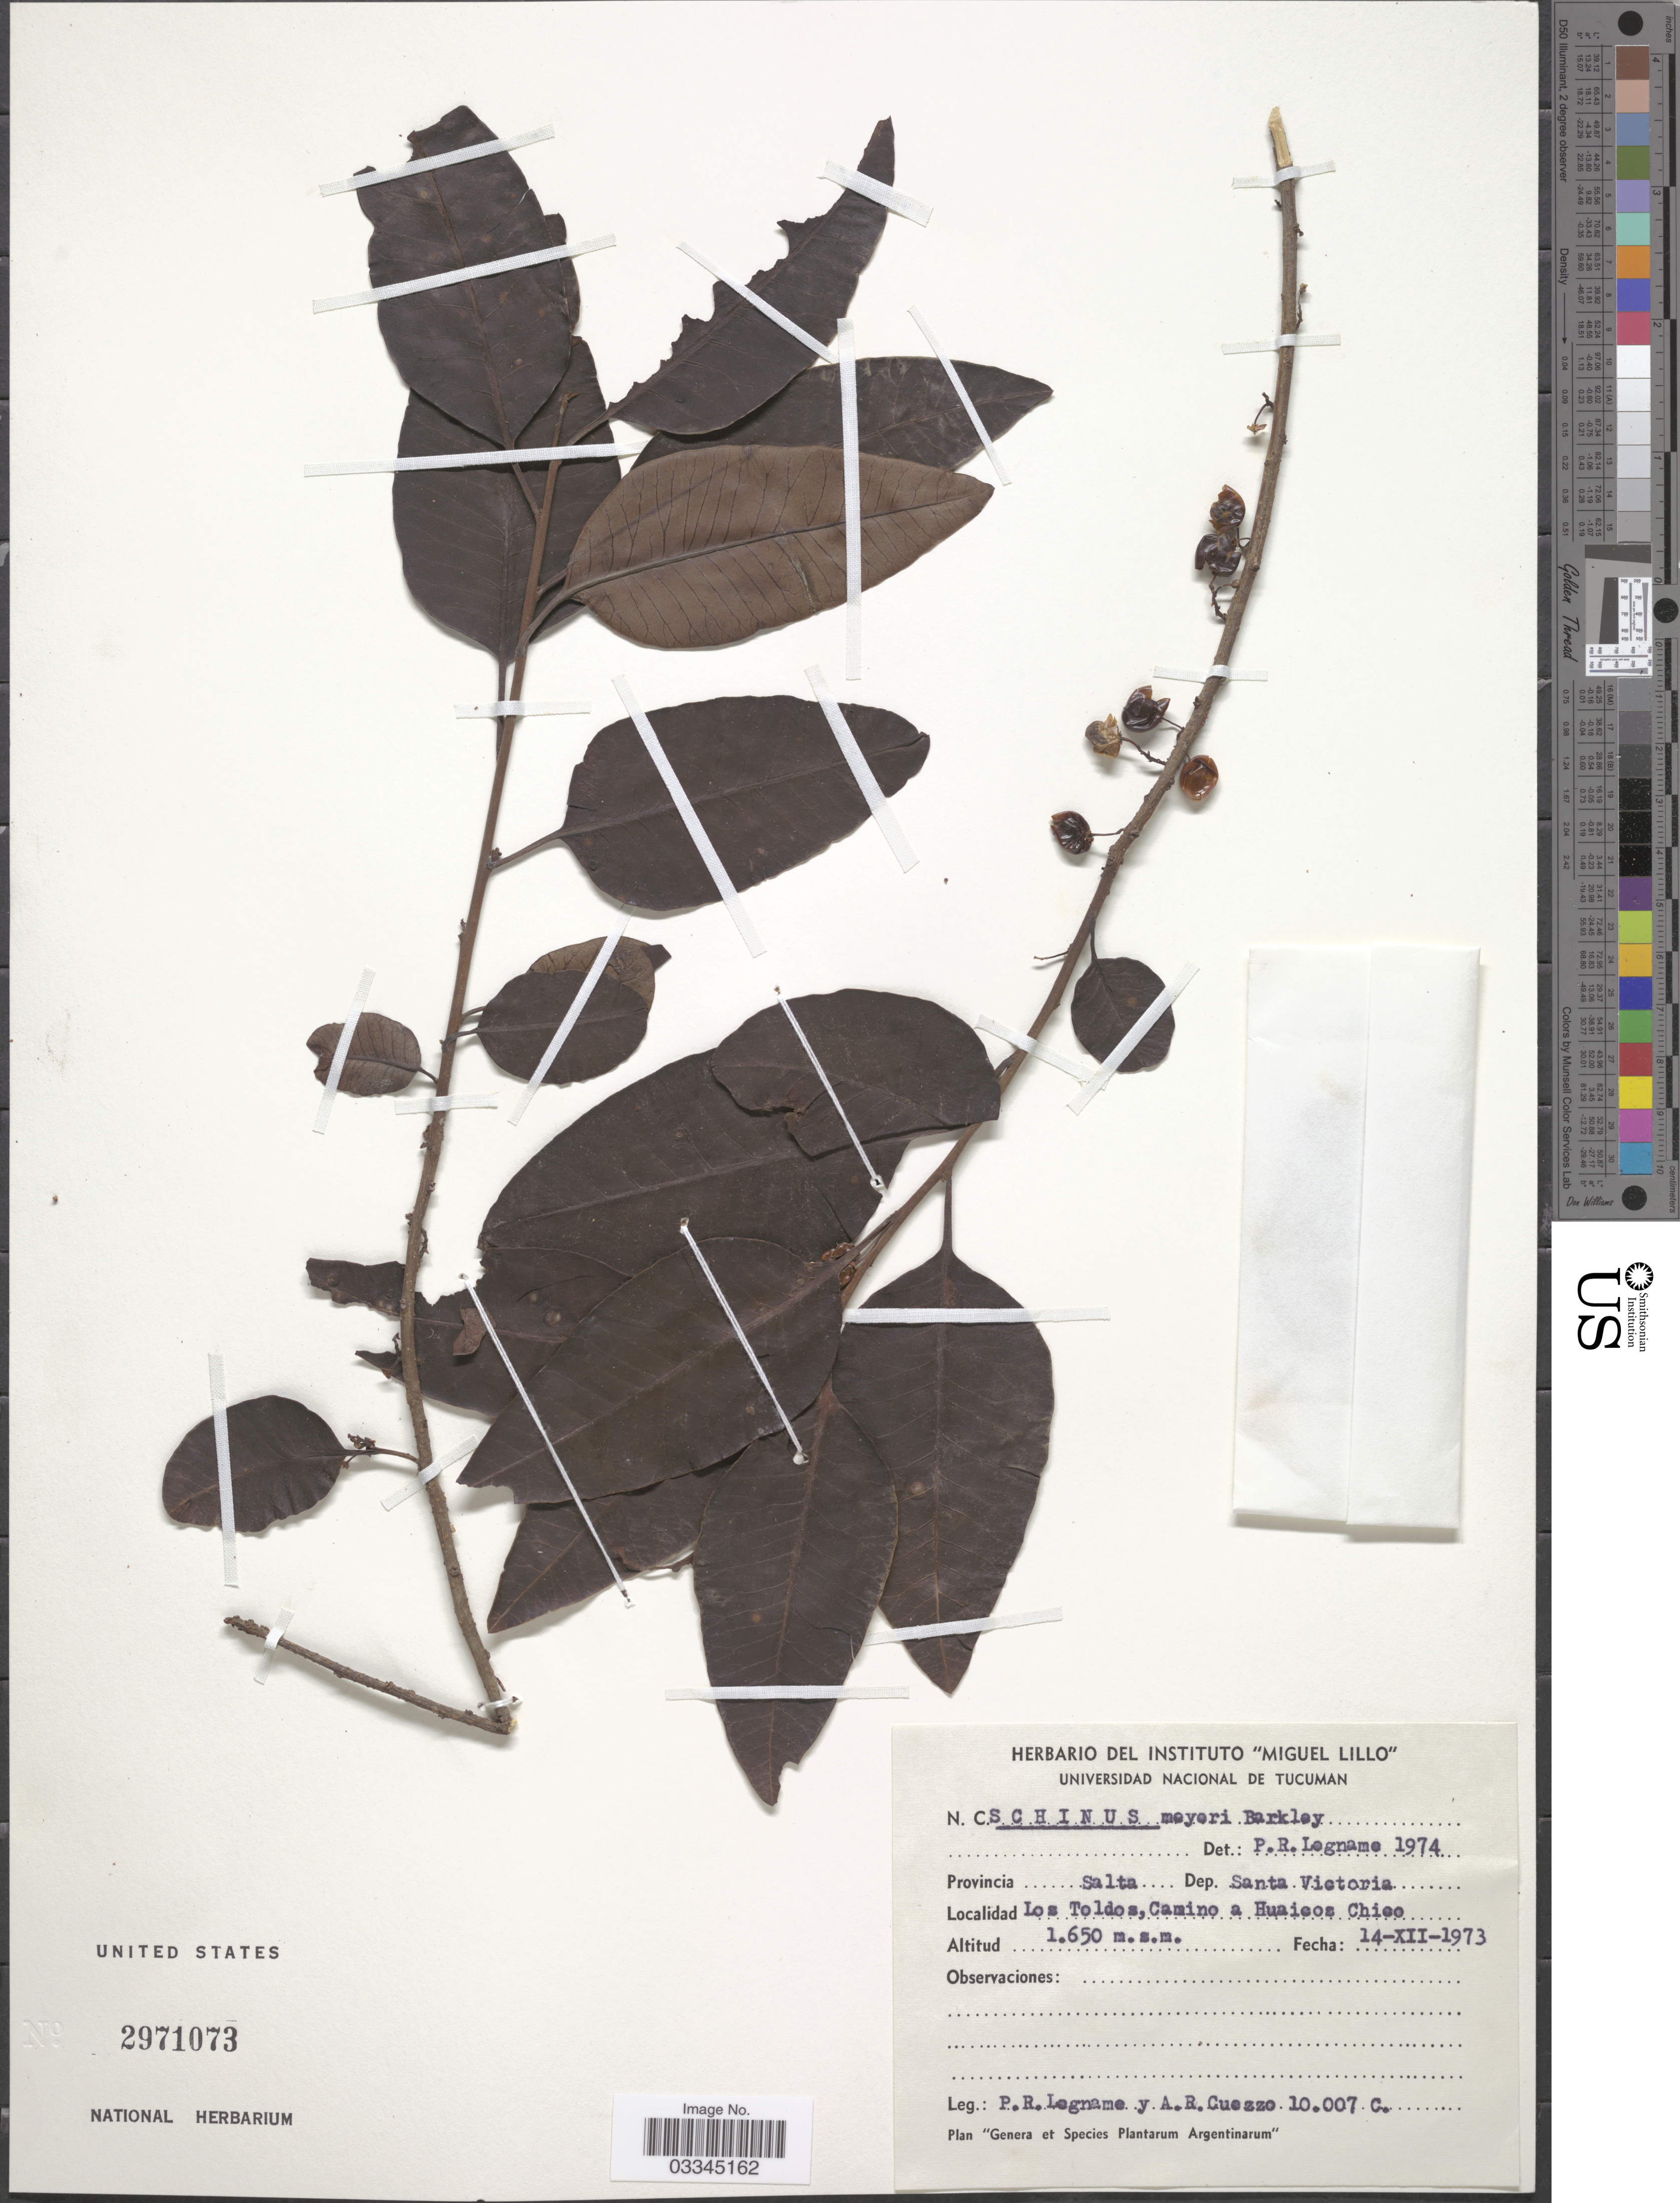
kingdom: Plantae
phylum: Tracheophyta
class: Magnoliopsida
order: Sapindales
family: Anacardiaceae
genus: Schinus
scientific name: Schinus meyeri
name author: F.A. Barkley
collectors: P. R. Legname & A. Cuezzo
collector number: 10007C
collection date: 1973-12-14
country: Argentina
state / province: Salta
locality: Dep. Santa Victoria, Los Toldos, Camino a Huaicos Chico.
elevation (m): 1650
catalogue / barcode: US 2971073